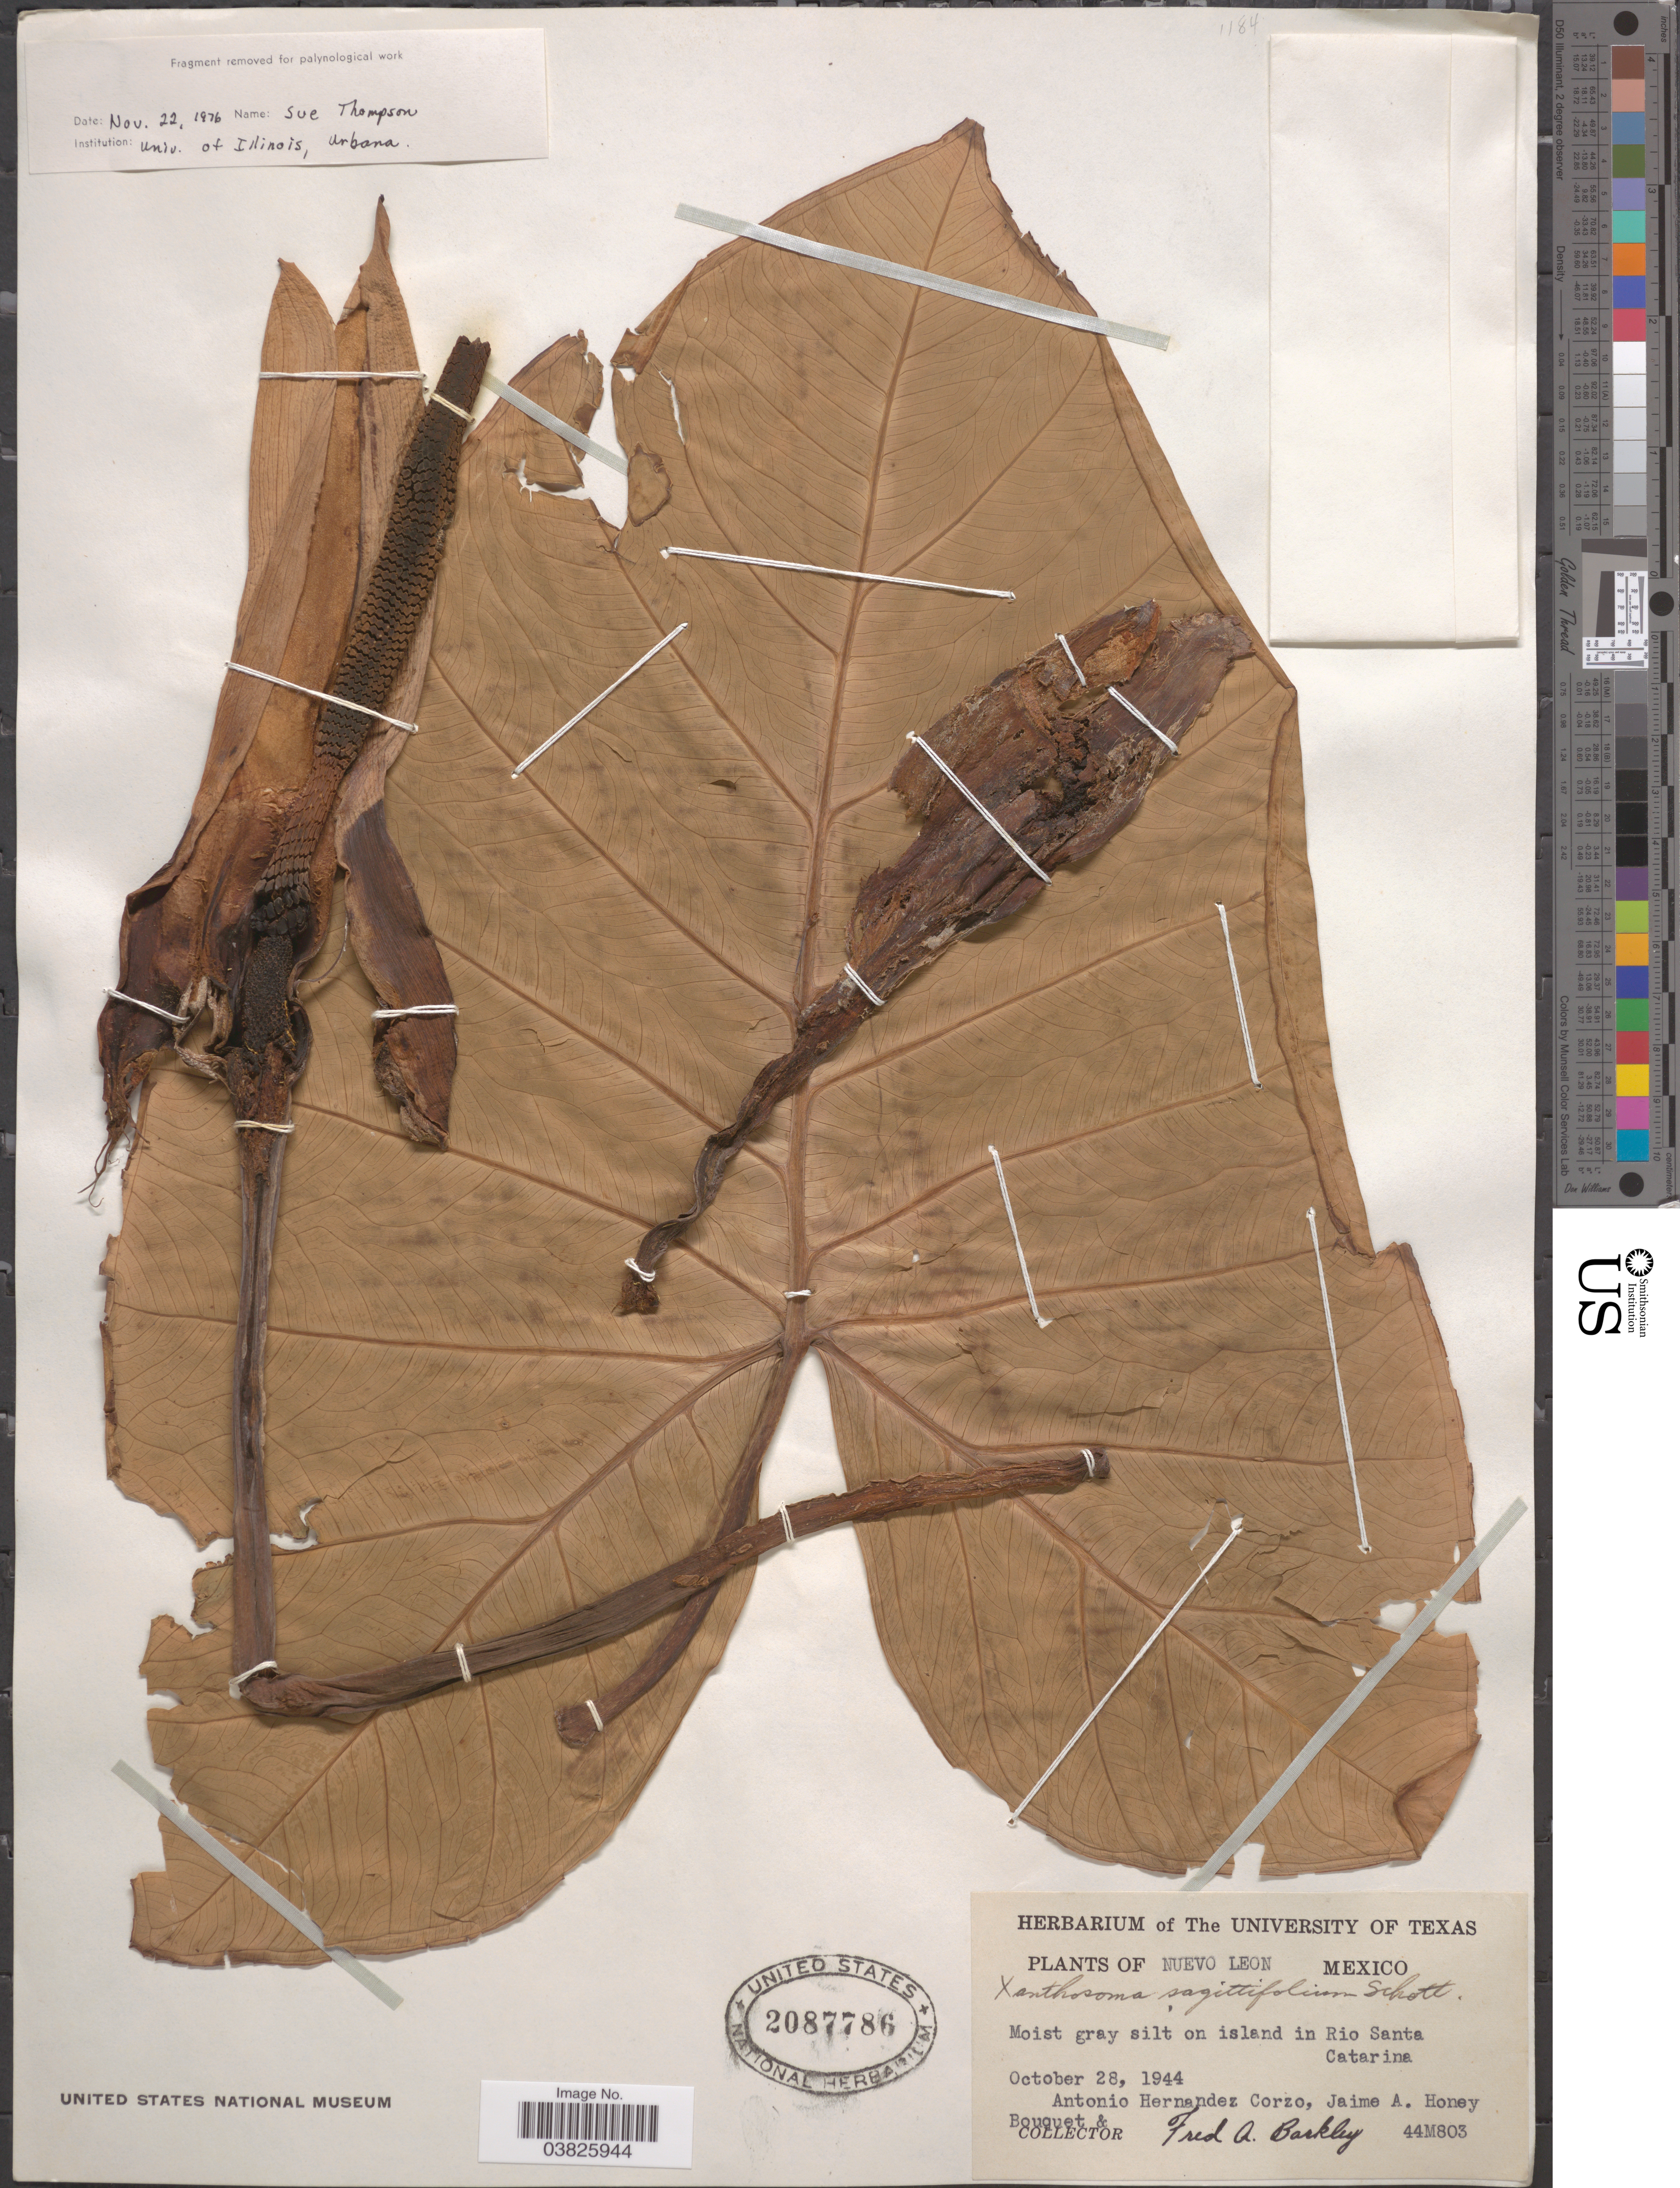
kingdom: Plantae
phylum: Tracheophyta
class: Liliopsida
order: Alismatales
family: Araceae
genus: Xanthosoma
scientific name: Xanthosoma sagittifolium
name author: (L.) Schott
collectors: A. Hernandez-Corzo, Honey Bouquet, J. A. & F. A. Barkley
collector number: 44M803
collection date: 1944-10-28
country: Mexico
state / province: Nuevo León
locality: On island in Rio Santa Catarina.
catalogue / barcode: US 2087786